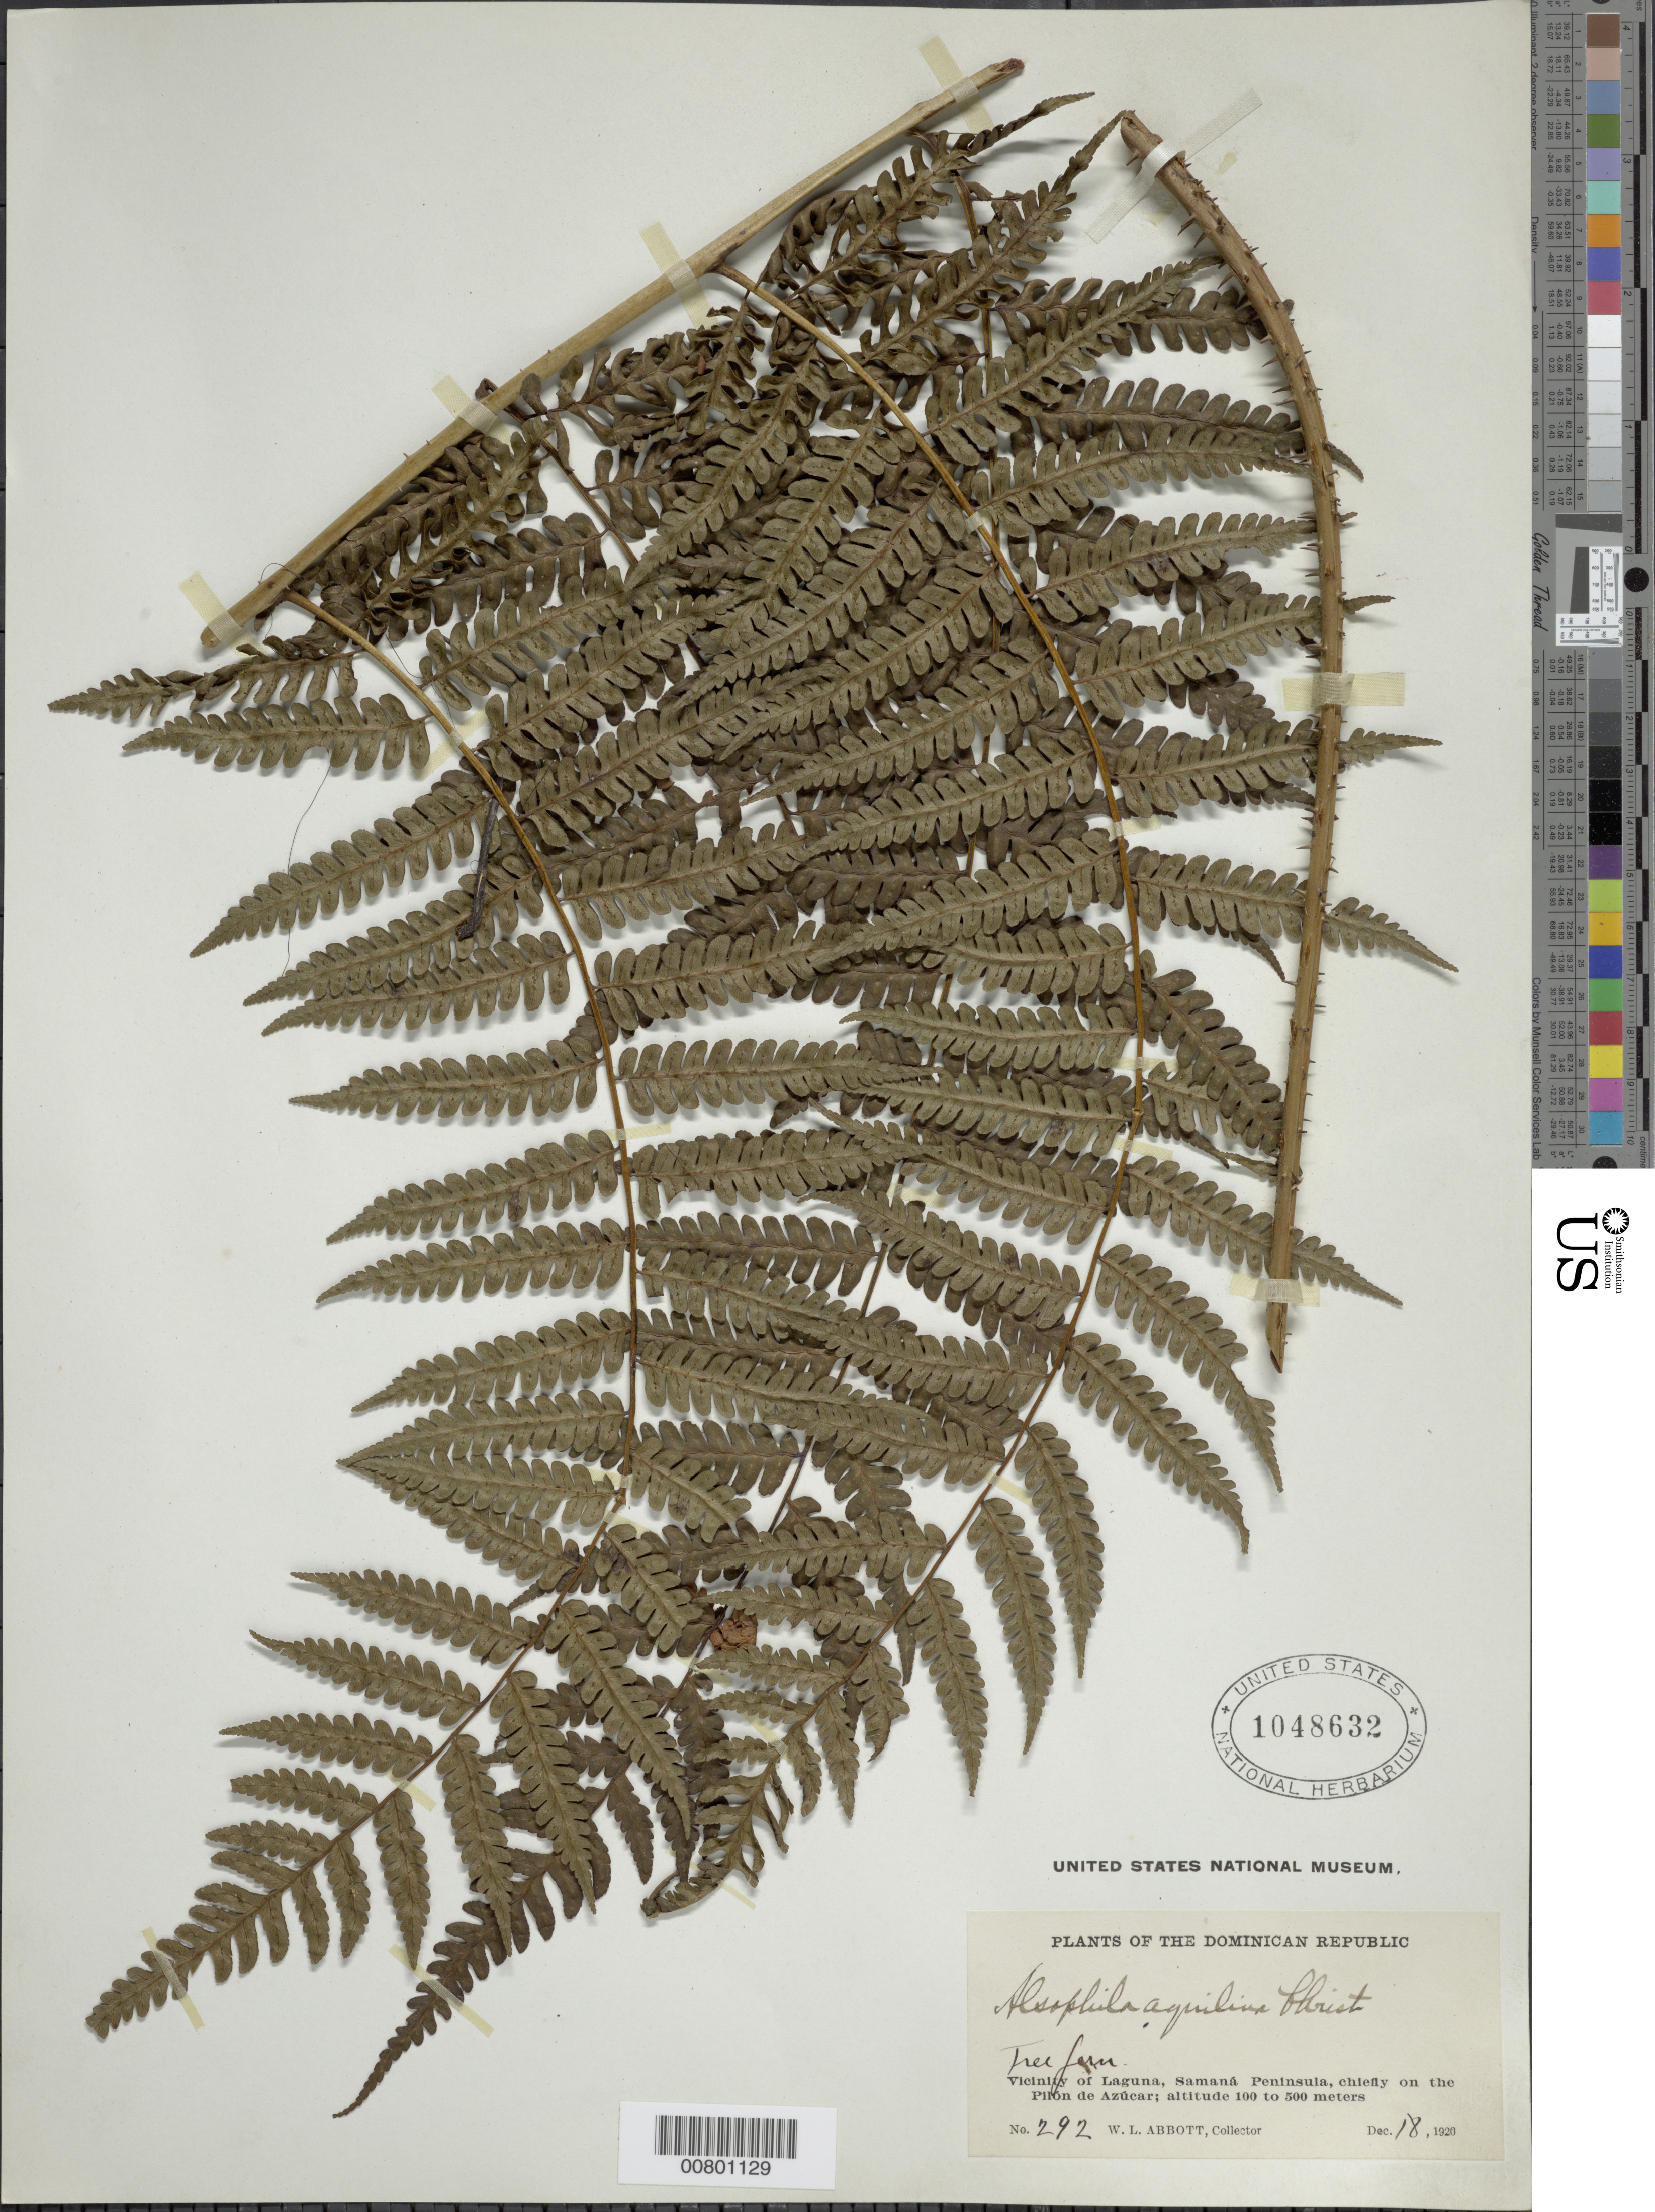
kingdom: Plantae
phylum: Tracheophyta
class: Polypodiopsida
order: Cyatheales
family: Cyatheaceae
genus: Cyathea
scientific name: Cyathea parvula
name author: (Jenman) Domin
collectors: W. L. Abbott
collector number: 292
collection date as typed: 18 Dec 1920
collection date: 1920-12-18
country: Dominican Republic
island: Hispaniola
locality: Laguna, Samaná Peninsula, chiefly on the Pilón de Azúcar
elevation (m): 100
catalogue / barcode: US 1048632